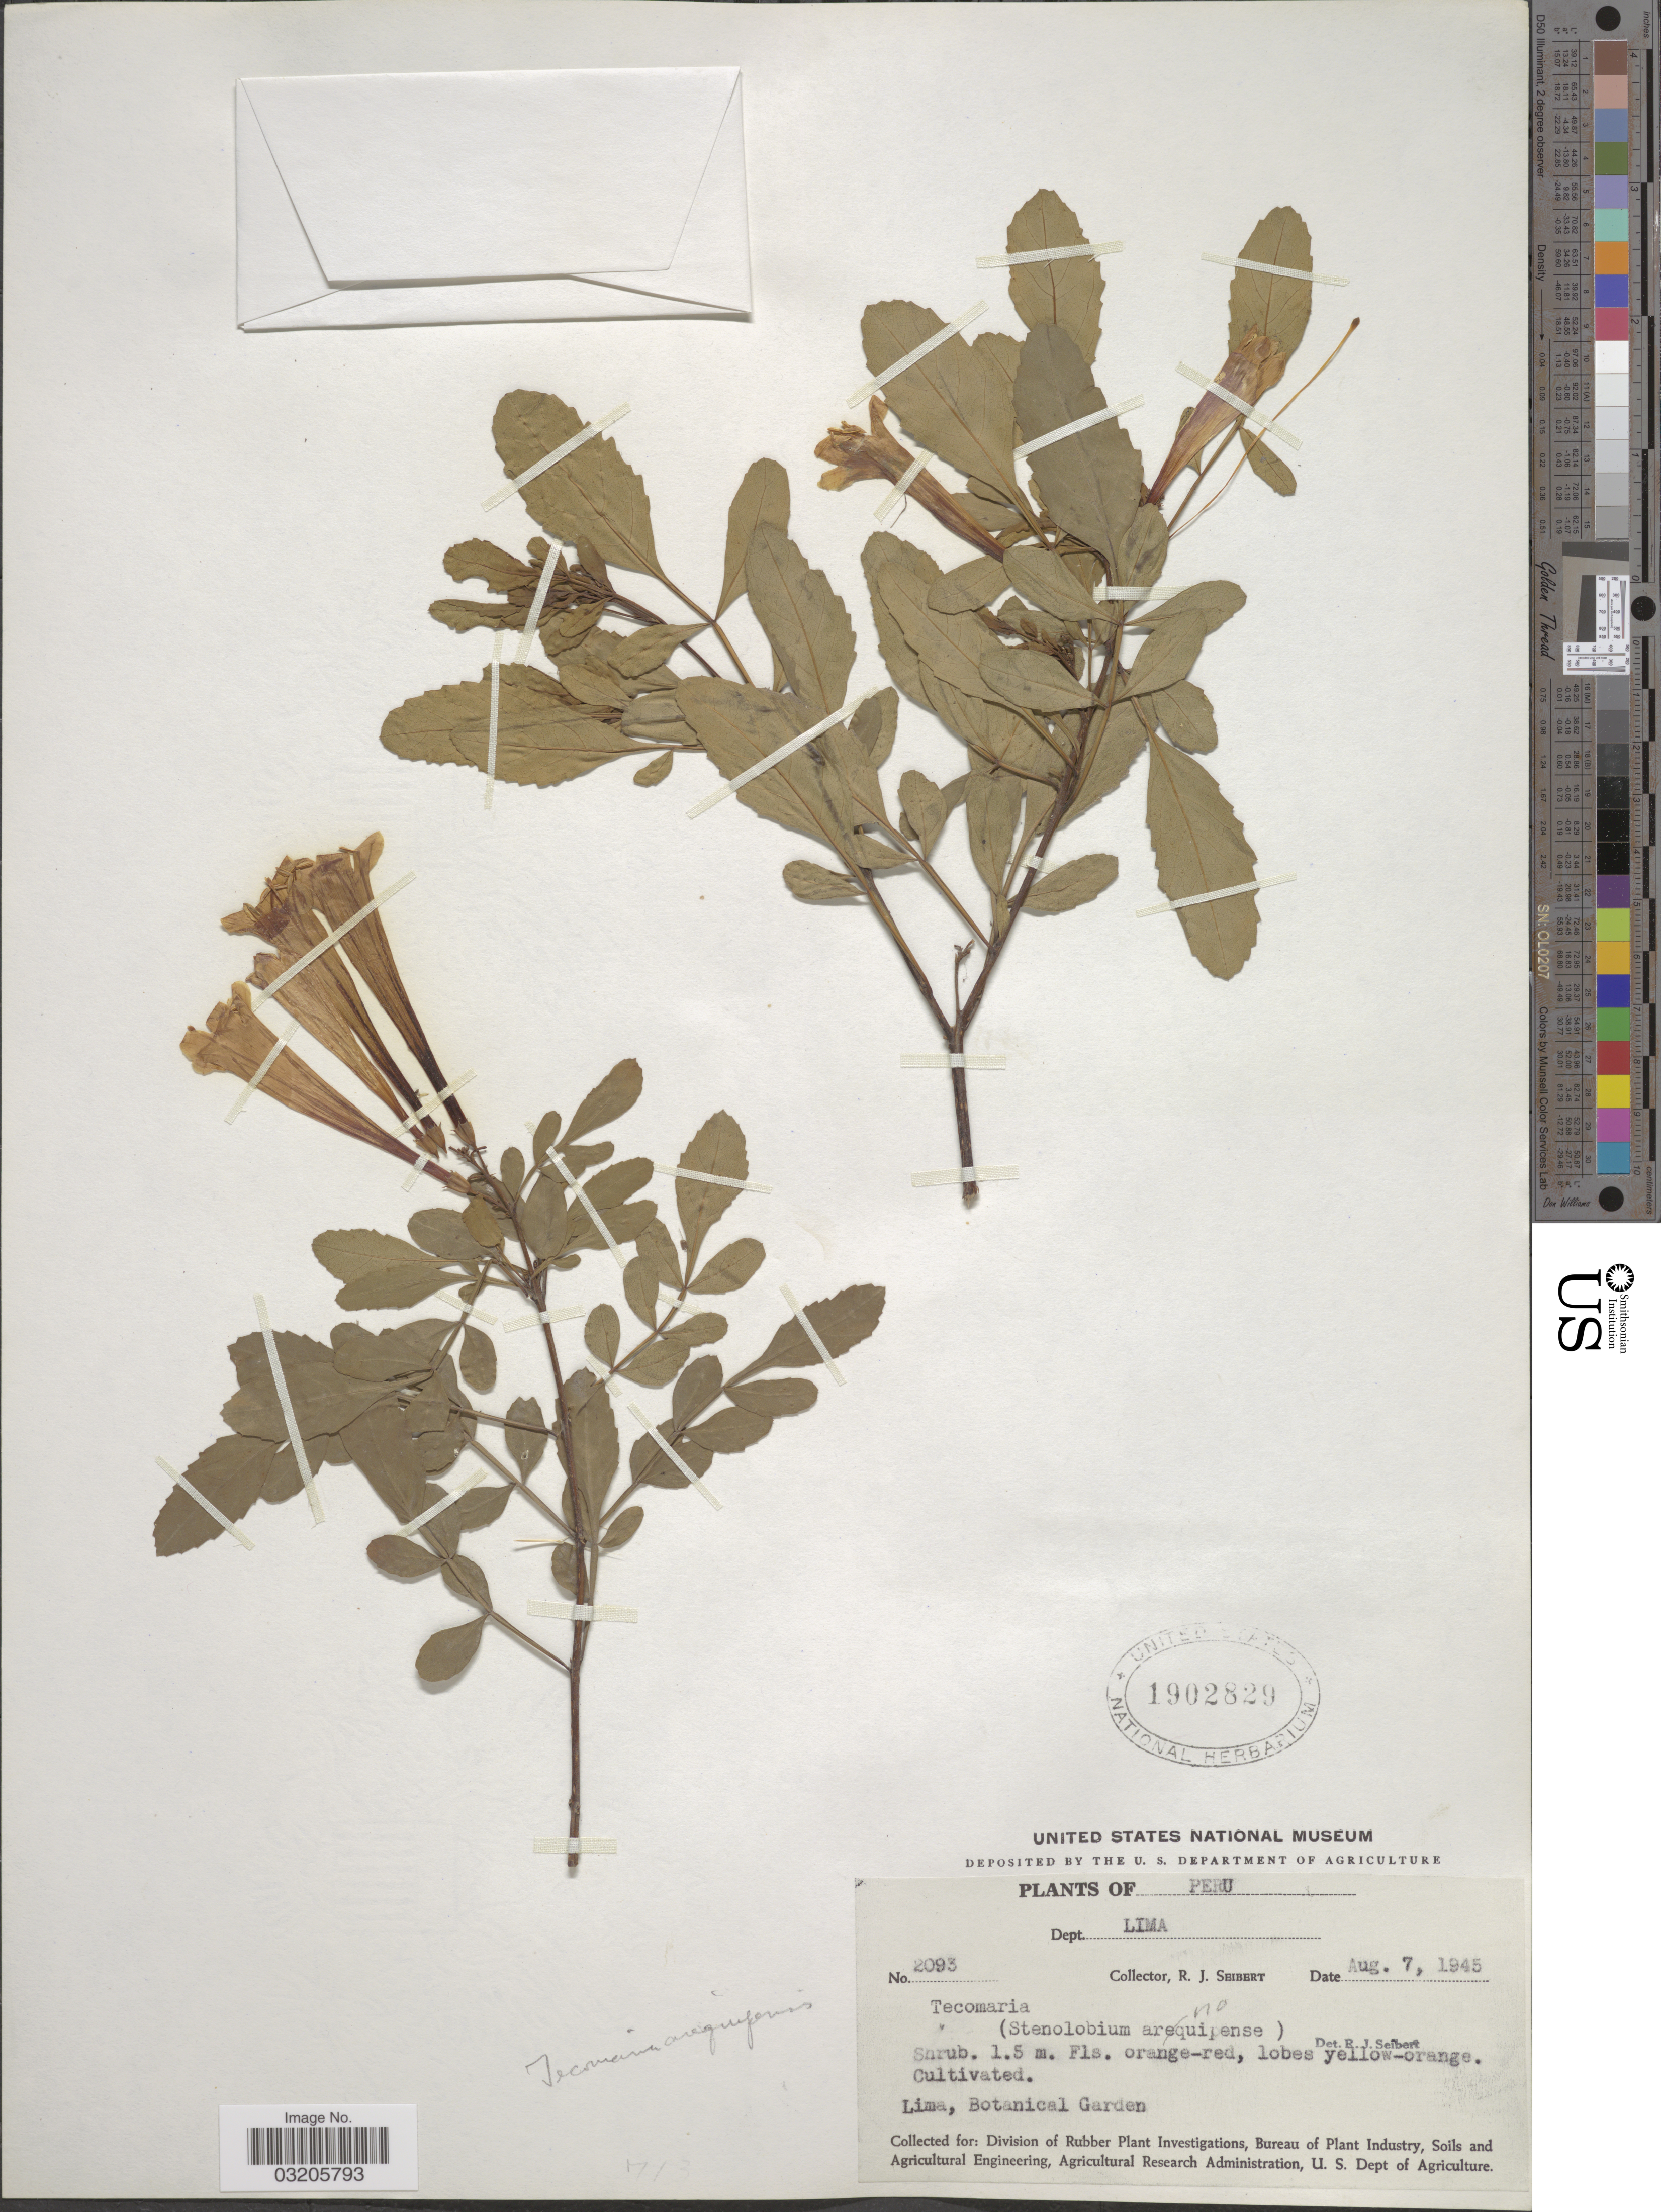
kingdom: Plantae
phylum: Tracheophyta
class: Magnoliopsida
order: Lamiales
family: Bignoniaceae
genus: Tecoma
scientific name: Tecoma sp.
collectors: R. J. Seibert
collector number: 2093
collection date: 1945-08-07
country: Peru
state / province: Lima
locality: Dept. Lima. Botanical Garden.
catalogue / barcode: US 1902829